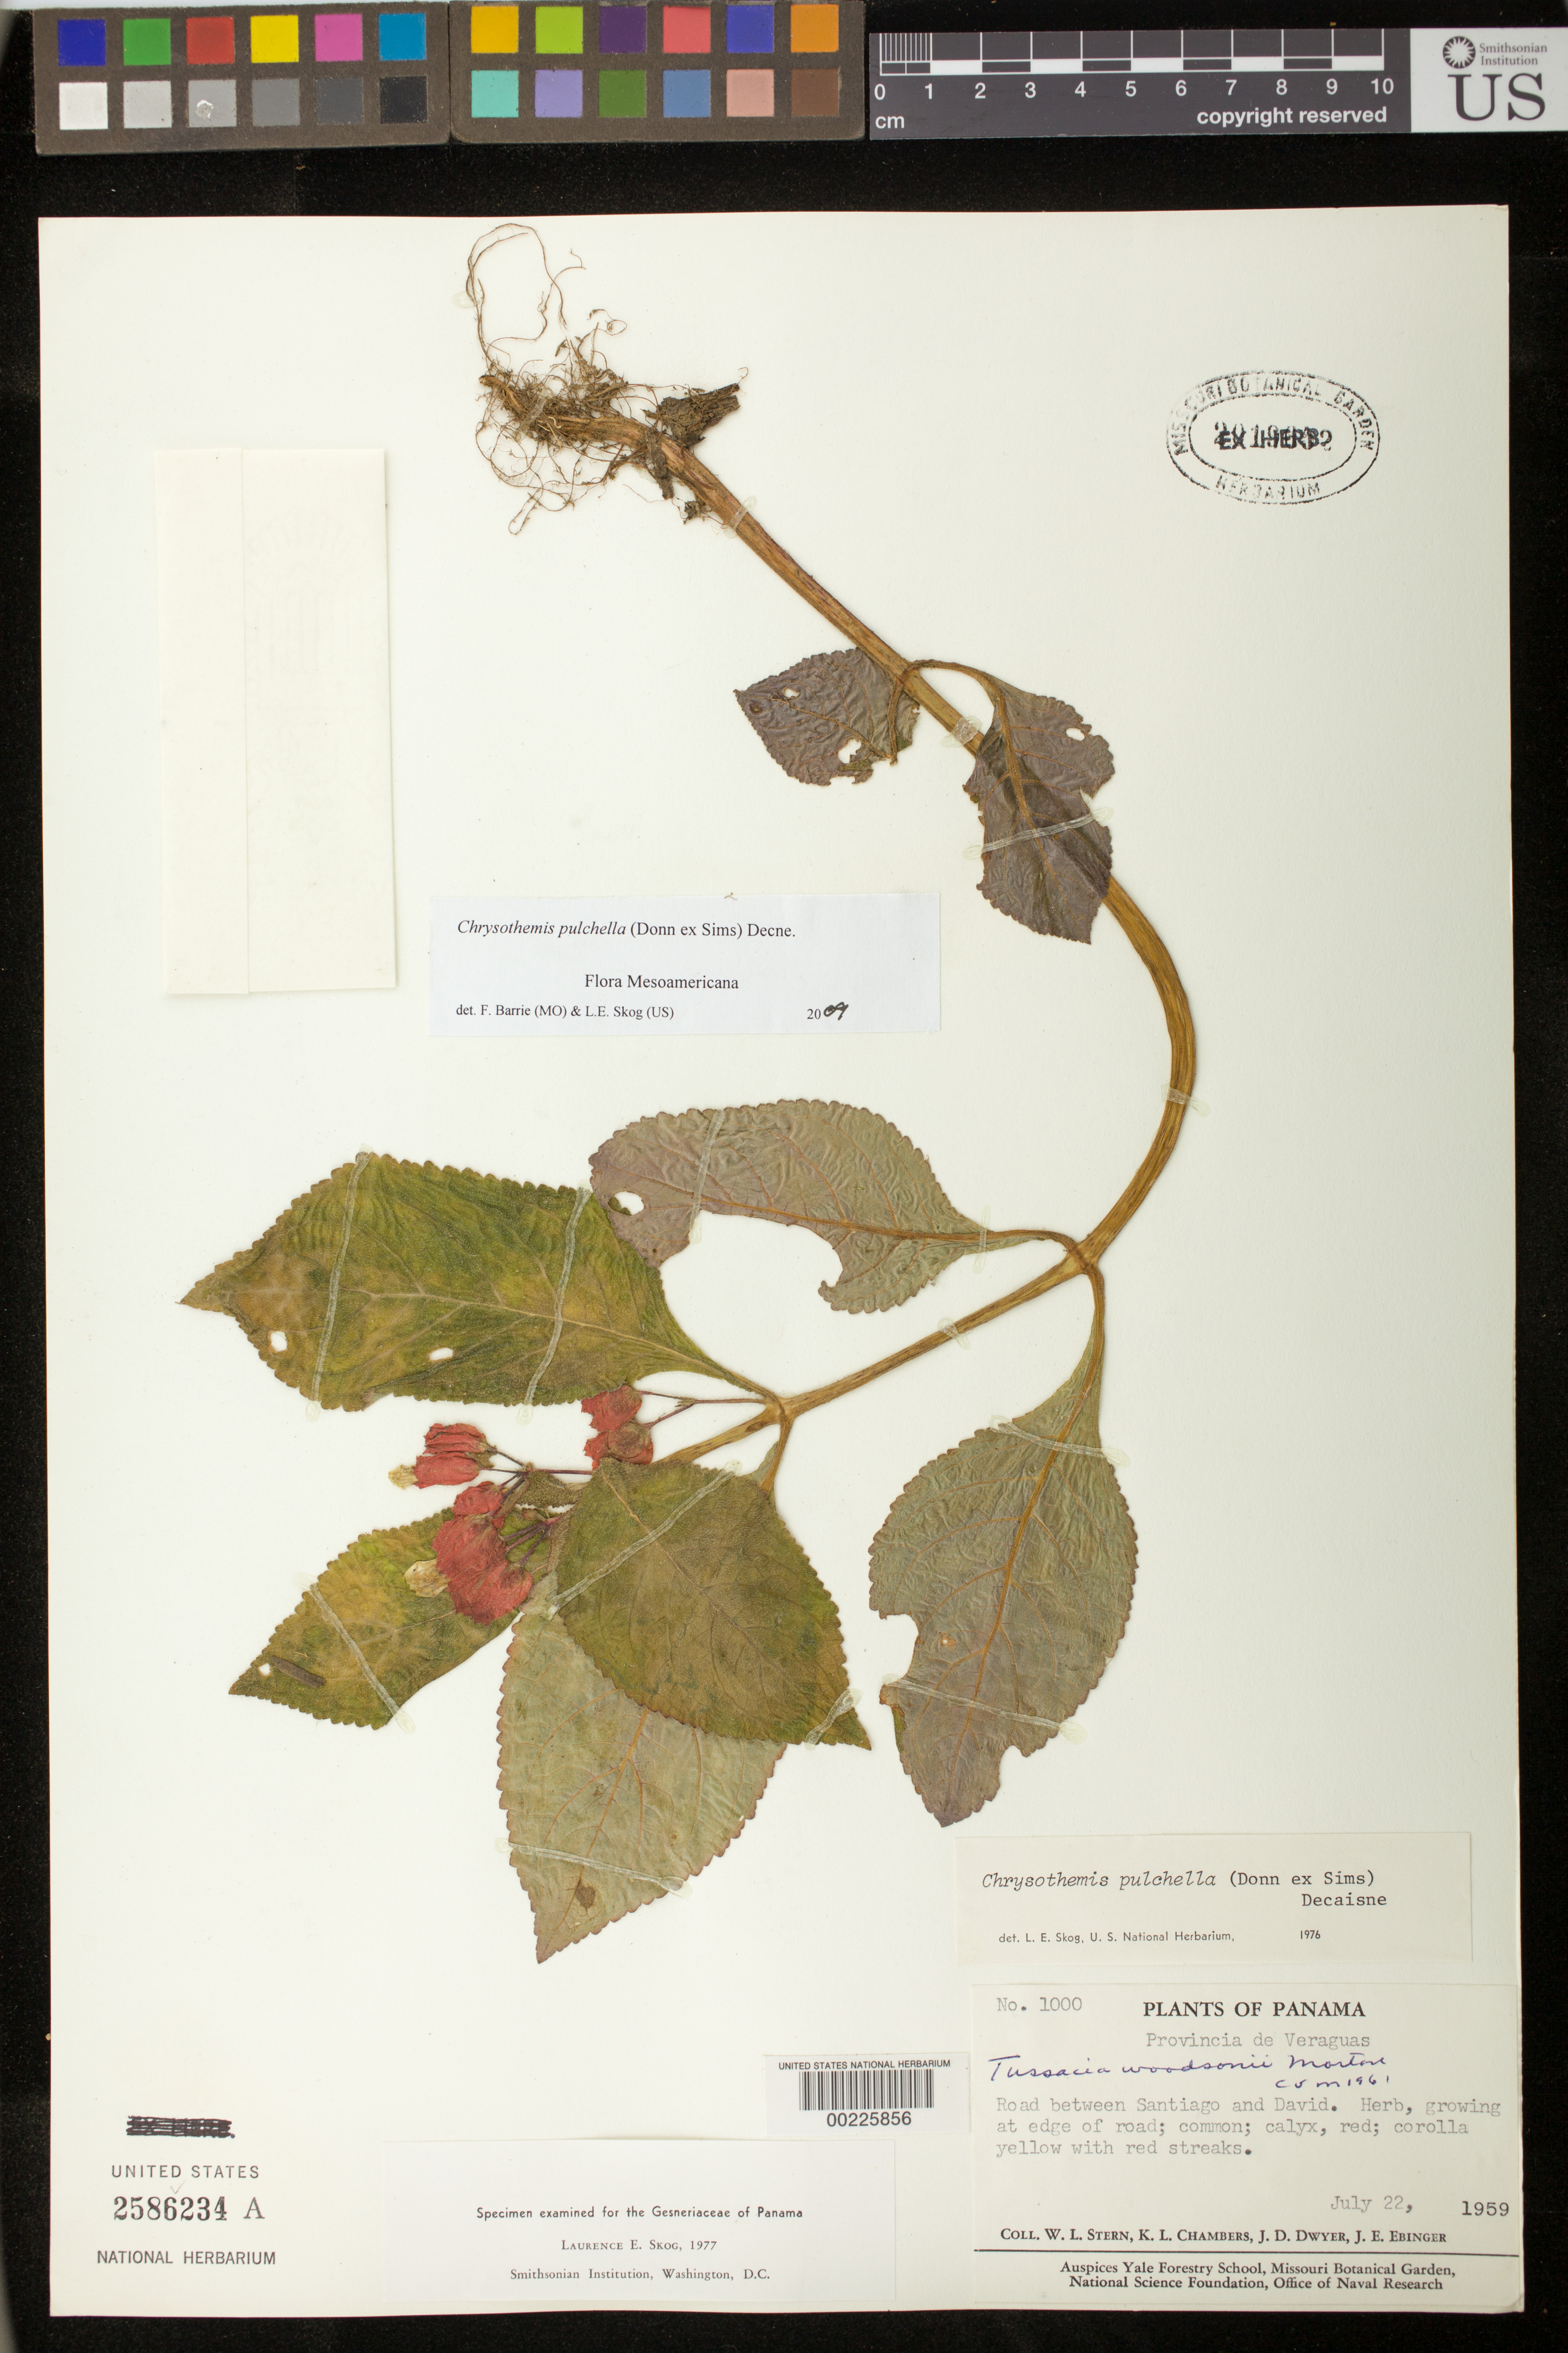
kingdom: Plantae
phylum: Tracheophyta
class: Magnoliopsida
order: Lamiales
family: Gesneriaceae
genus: Chrysothemis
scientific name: Chrysothemis pulchella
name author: (Donn ex Sims) Decne.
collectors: W. L. Stern, K. L. Chambers, J. D. Dwyer & J. Ebinger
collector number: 1000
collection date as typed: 22 Jul 1959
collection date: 1959-07-22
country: Panama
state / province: Veraguas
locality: Road between Santiago and David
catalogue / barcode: US 2586234A